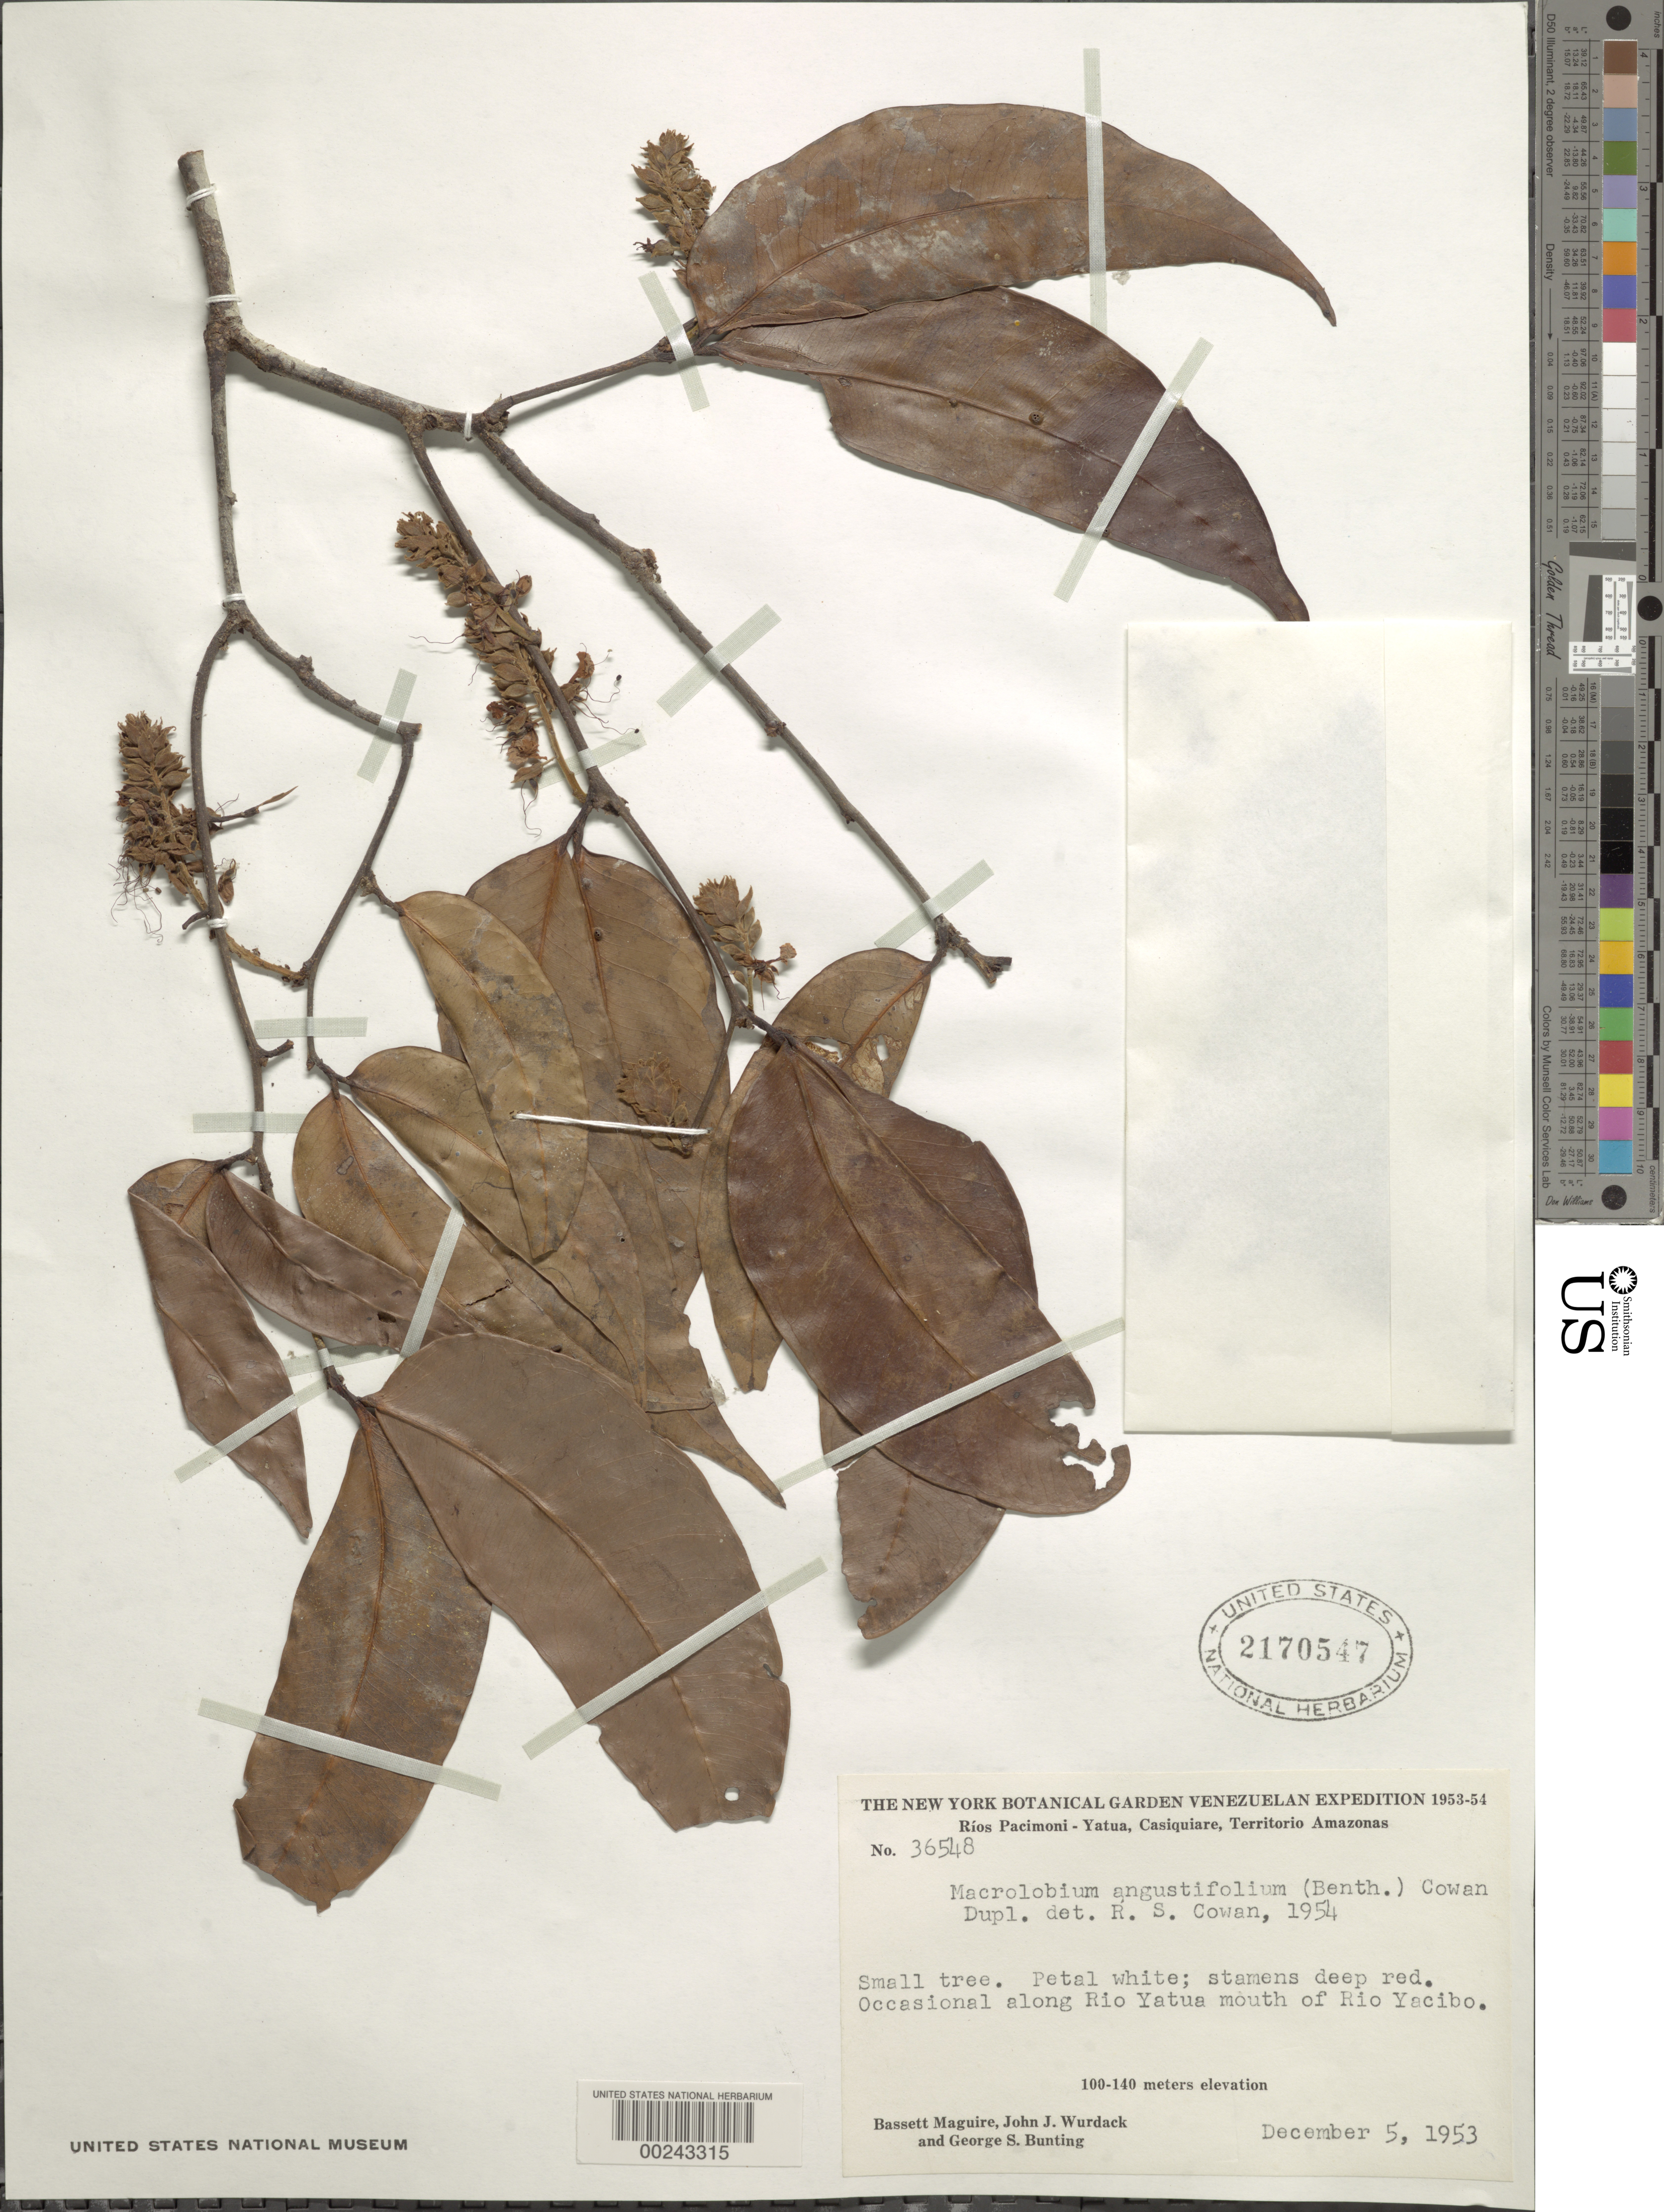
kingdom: Plantae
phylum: Tracheophyta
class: Magnoliopsida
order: Fabales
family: Fabaceae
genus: Macrolobium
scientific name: Macrolobium angustifolium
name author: (Benth.) R.S. Cowan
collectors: B. Maguire, J. J. Wurdack & G. S. Bunting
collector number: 36548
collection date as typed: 05 Dec 1953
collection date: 1953-12-05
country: Venezuela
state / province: Amazonas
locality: Along rio yatua mouth of rio yacibo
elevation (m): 100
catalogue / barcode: US 2170547